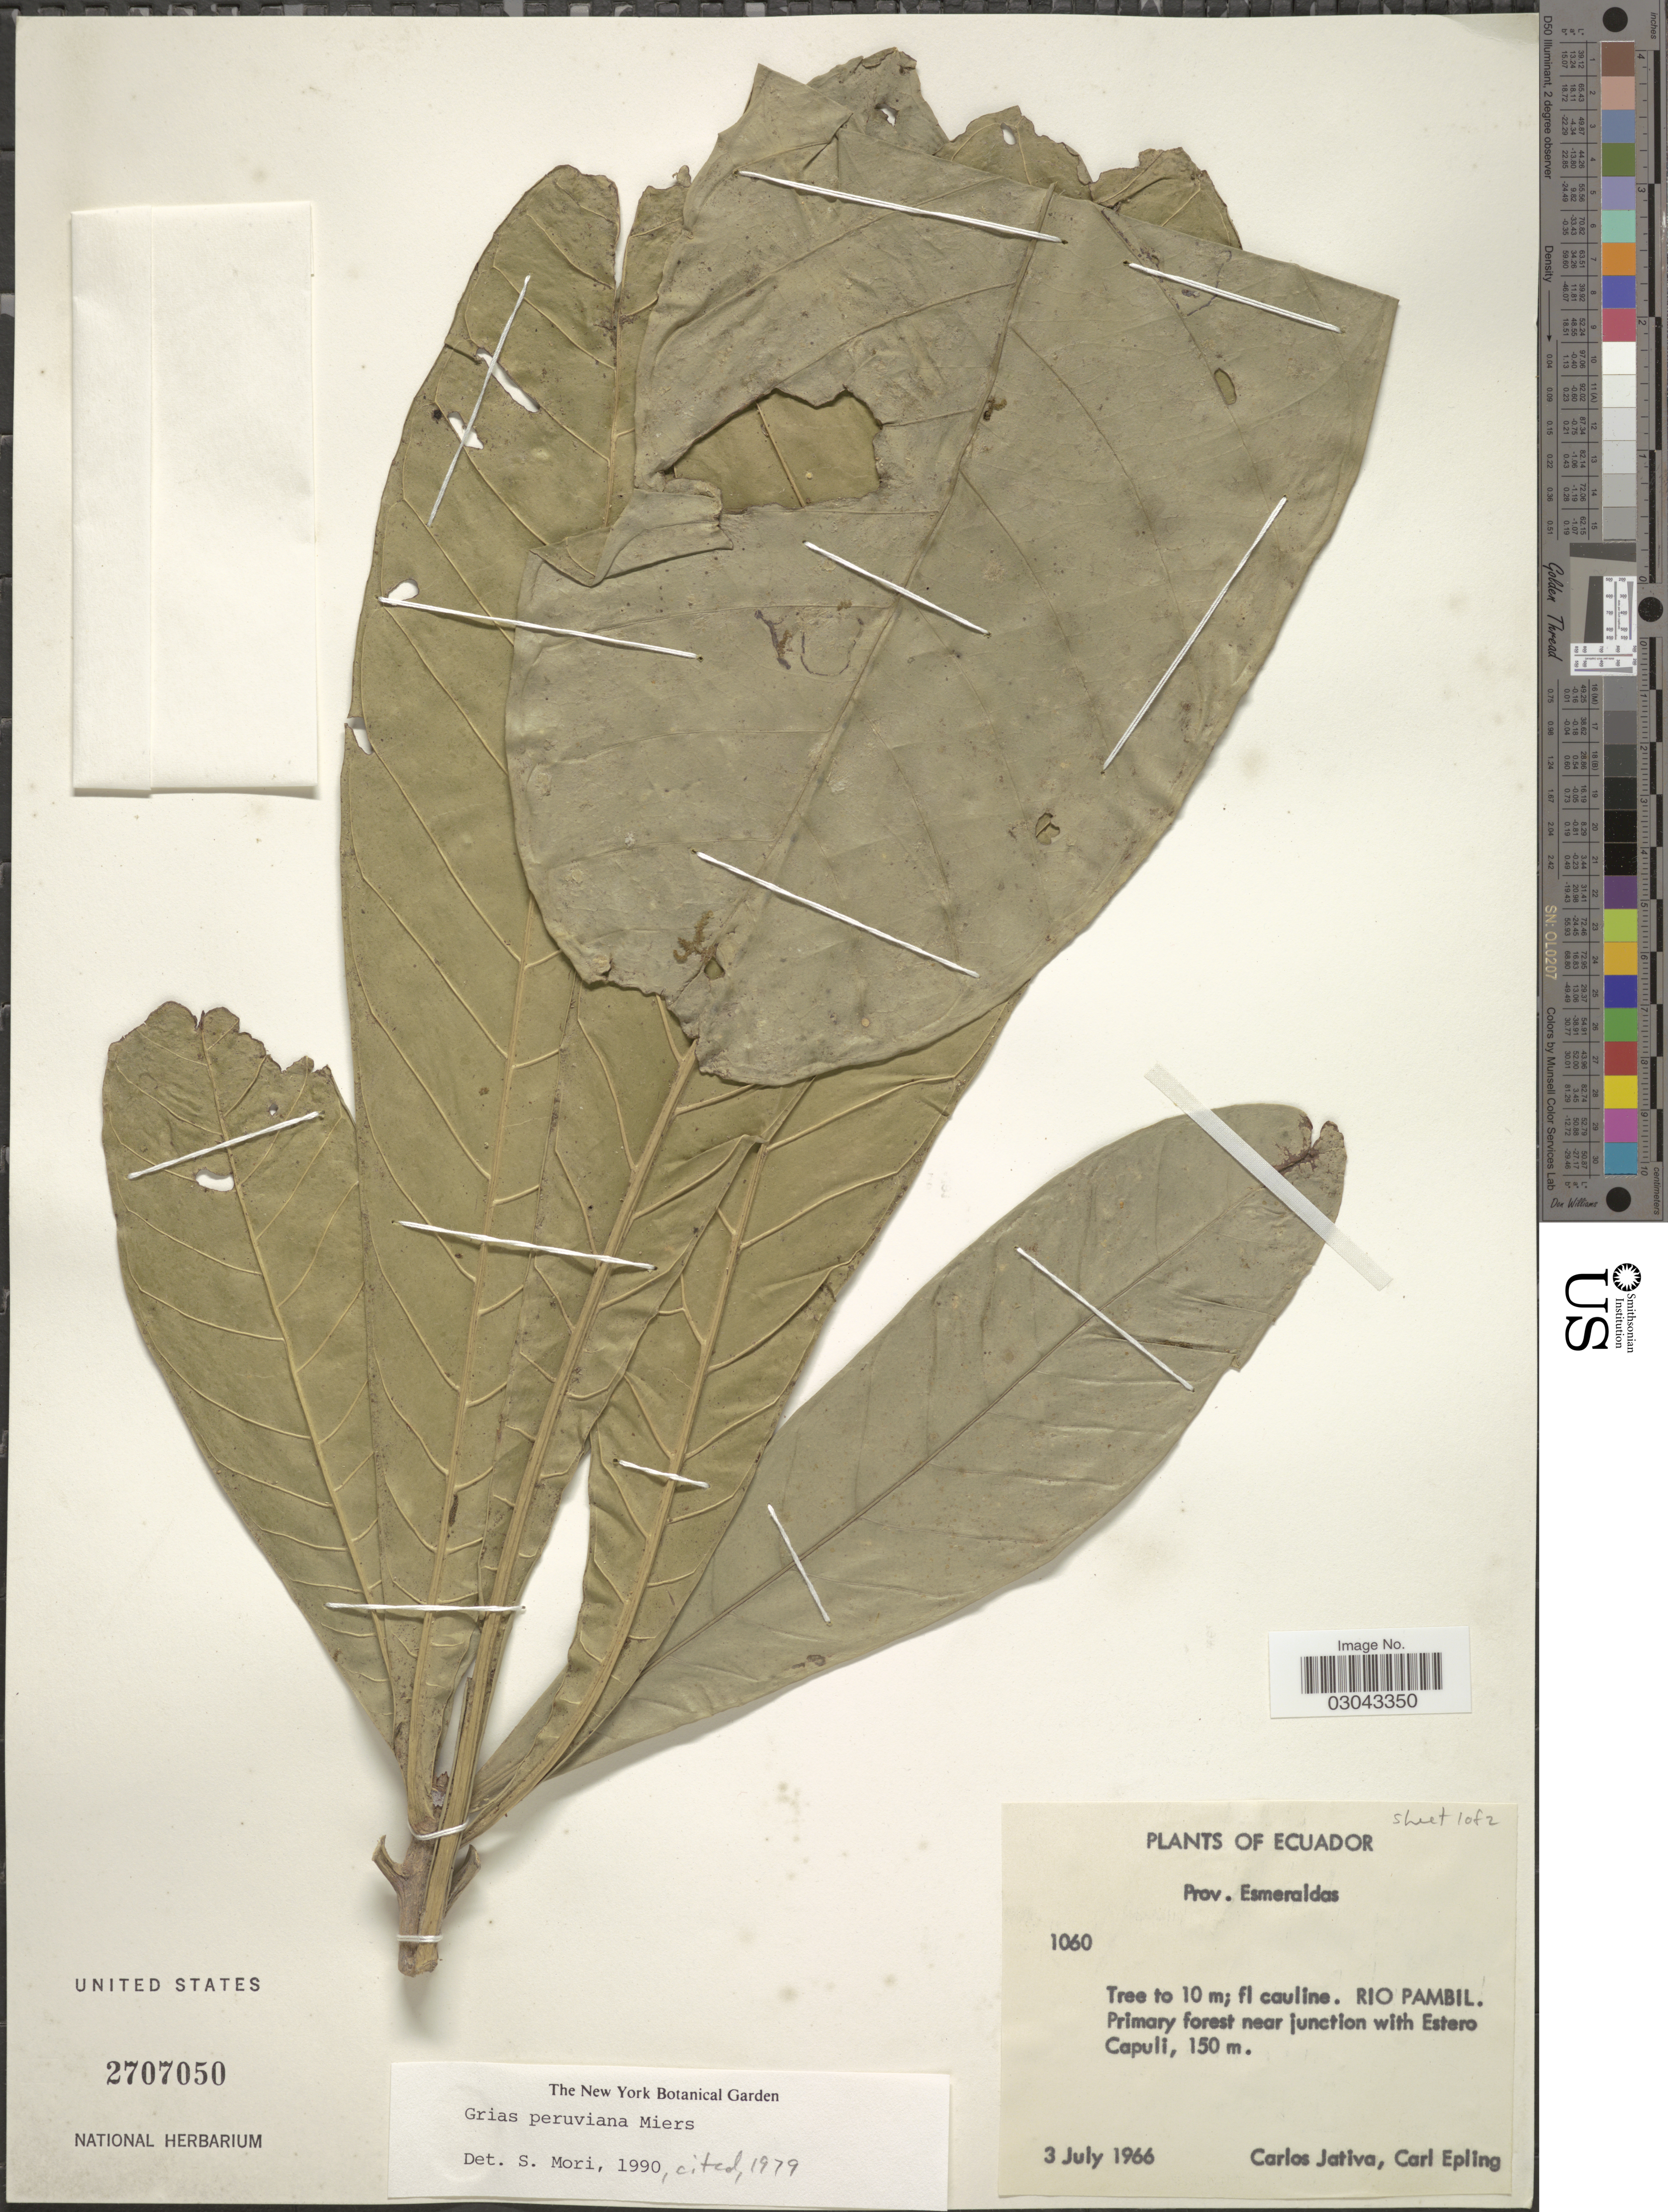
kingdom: Plantae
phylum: Tracheophyta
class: Magnoliopsida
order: Ericales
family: Lecythidaceae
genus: Grias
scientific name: Grias peruviana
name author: Miers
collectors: C. D. Játiva & C. C. Epling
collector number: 1060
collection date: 1966-07-03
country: Ecuador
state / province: Esmeraldas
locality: Rio Pambil, Primary forest near junction with Estero Capuli.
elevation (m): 150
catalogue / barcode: US 2707050